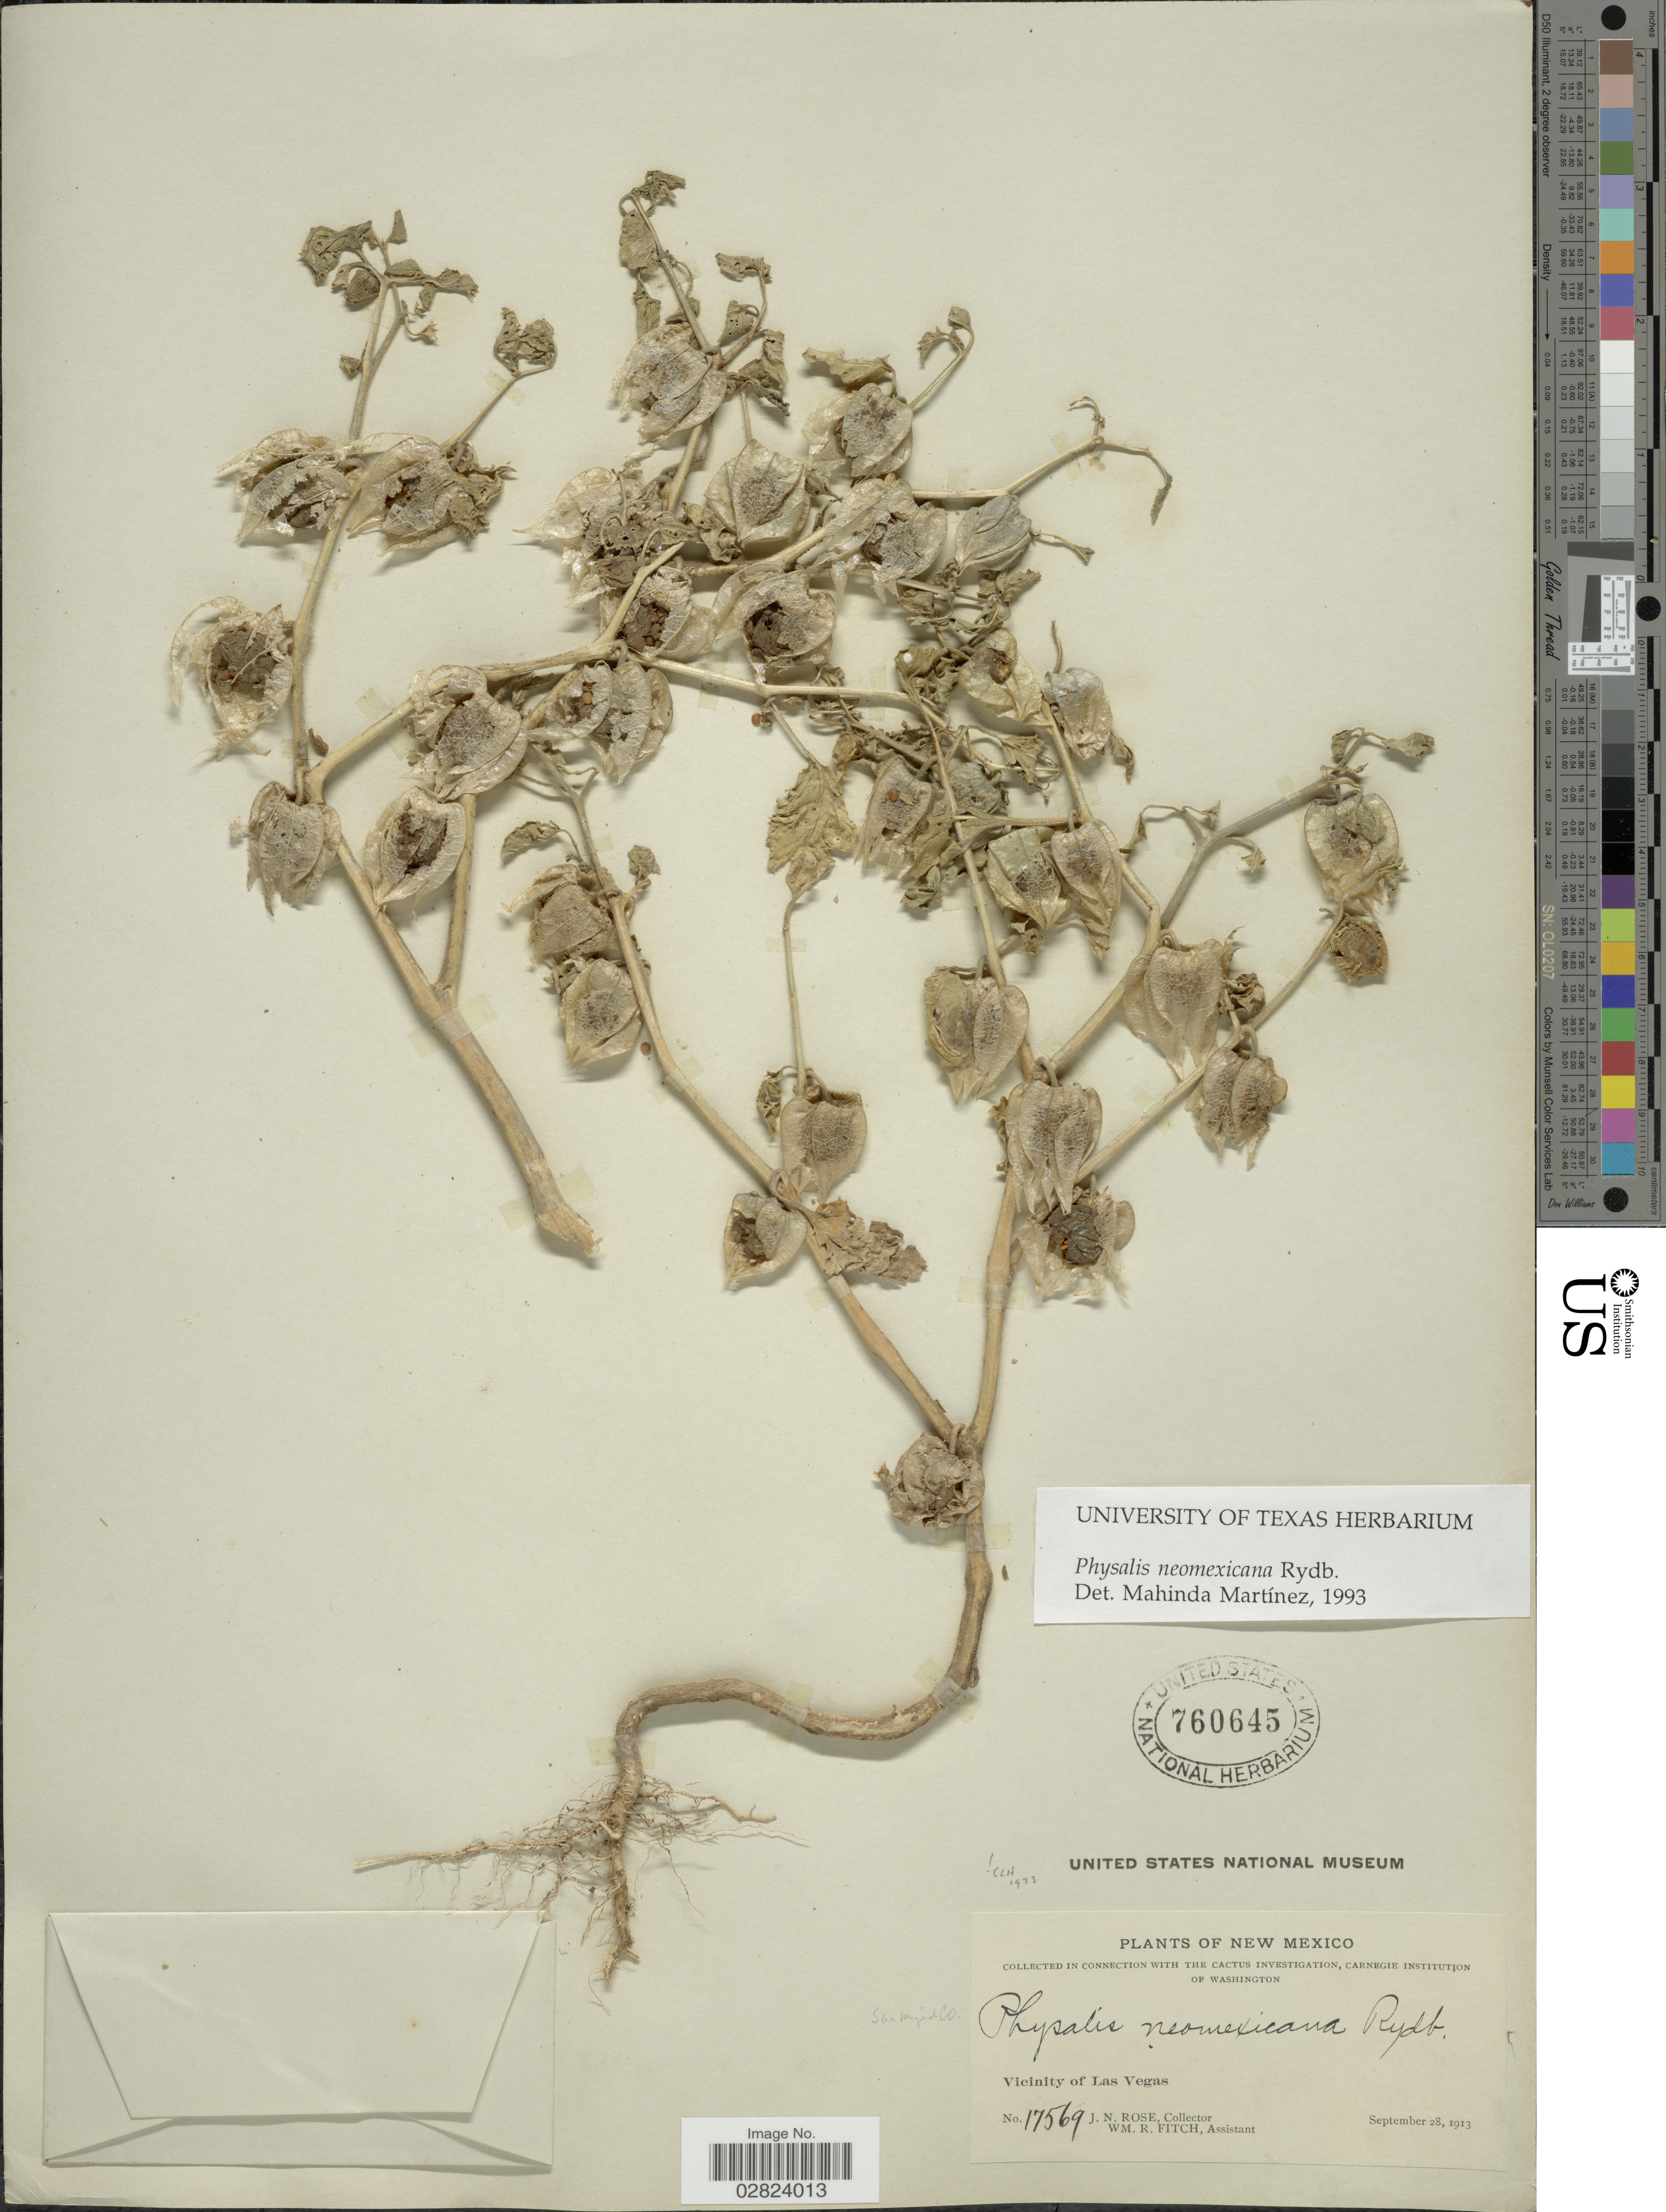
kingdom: Plantae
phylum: Tracheophyta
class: Magnoliopsida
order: Solanales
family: Solanaceae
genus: Physalis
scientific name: Physalis neomexicana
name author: Rydb.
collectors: J. N. Rose & W. R. Fitch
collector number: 17569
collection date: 1913-09-28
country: United States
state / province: New Mexico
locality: Vicinity of Las Vegas. San Miguel Co.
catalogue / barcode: US 760645